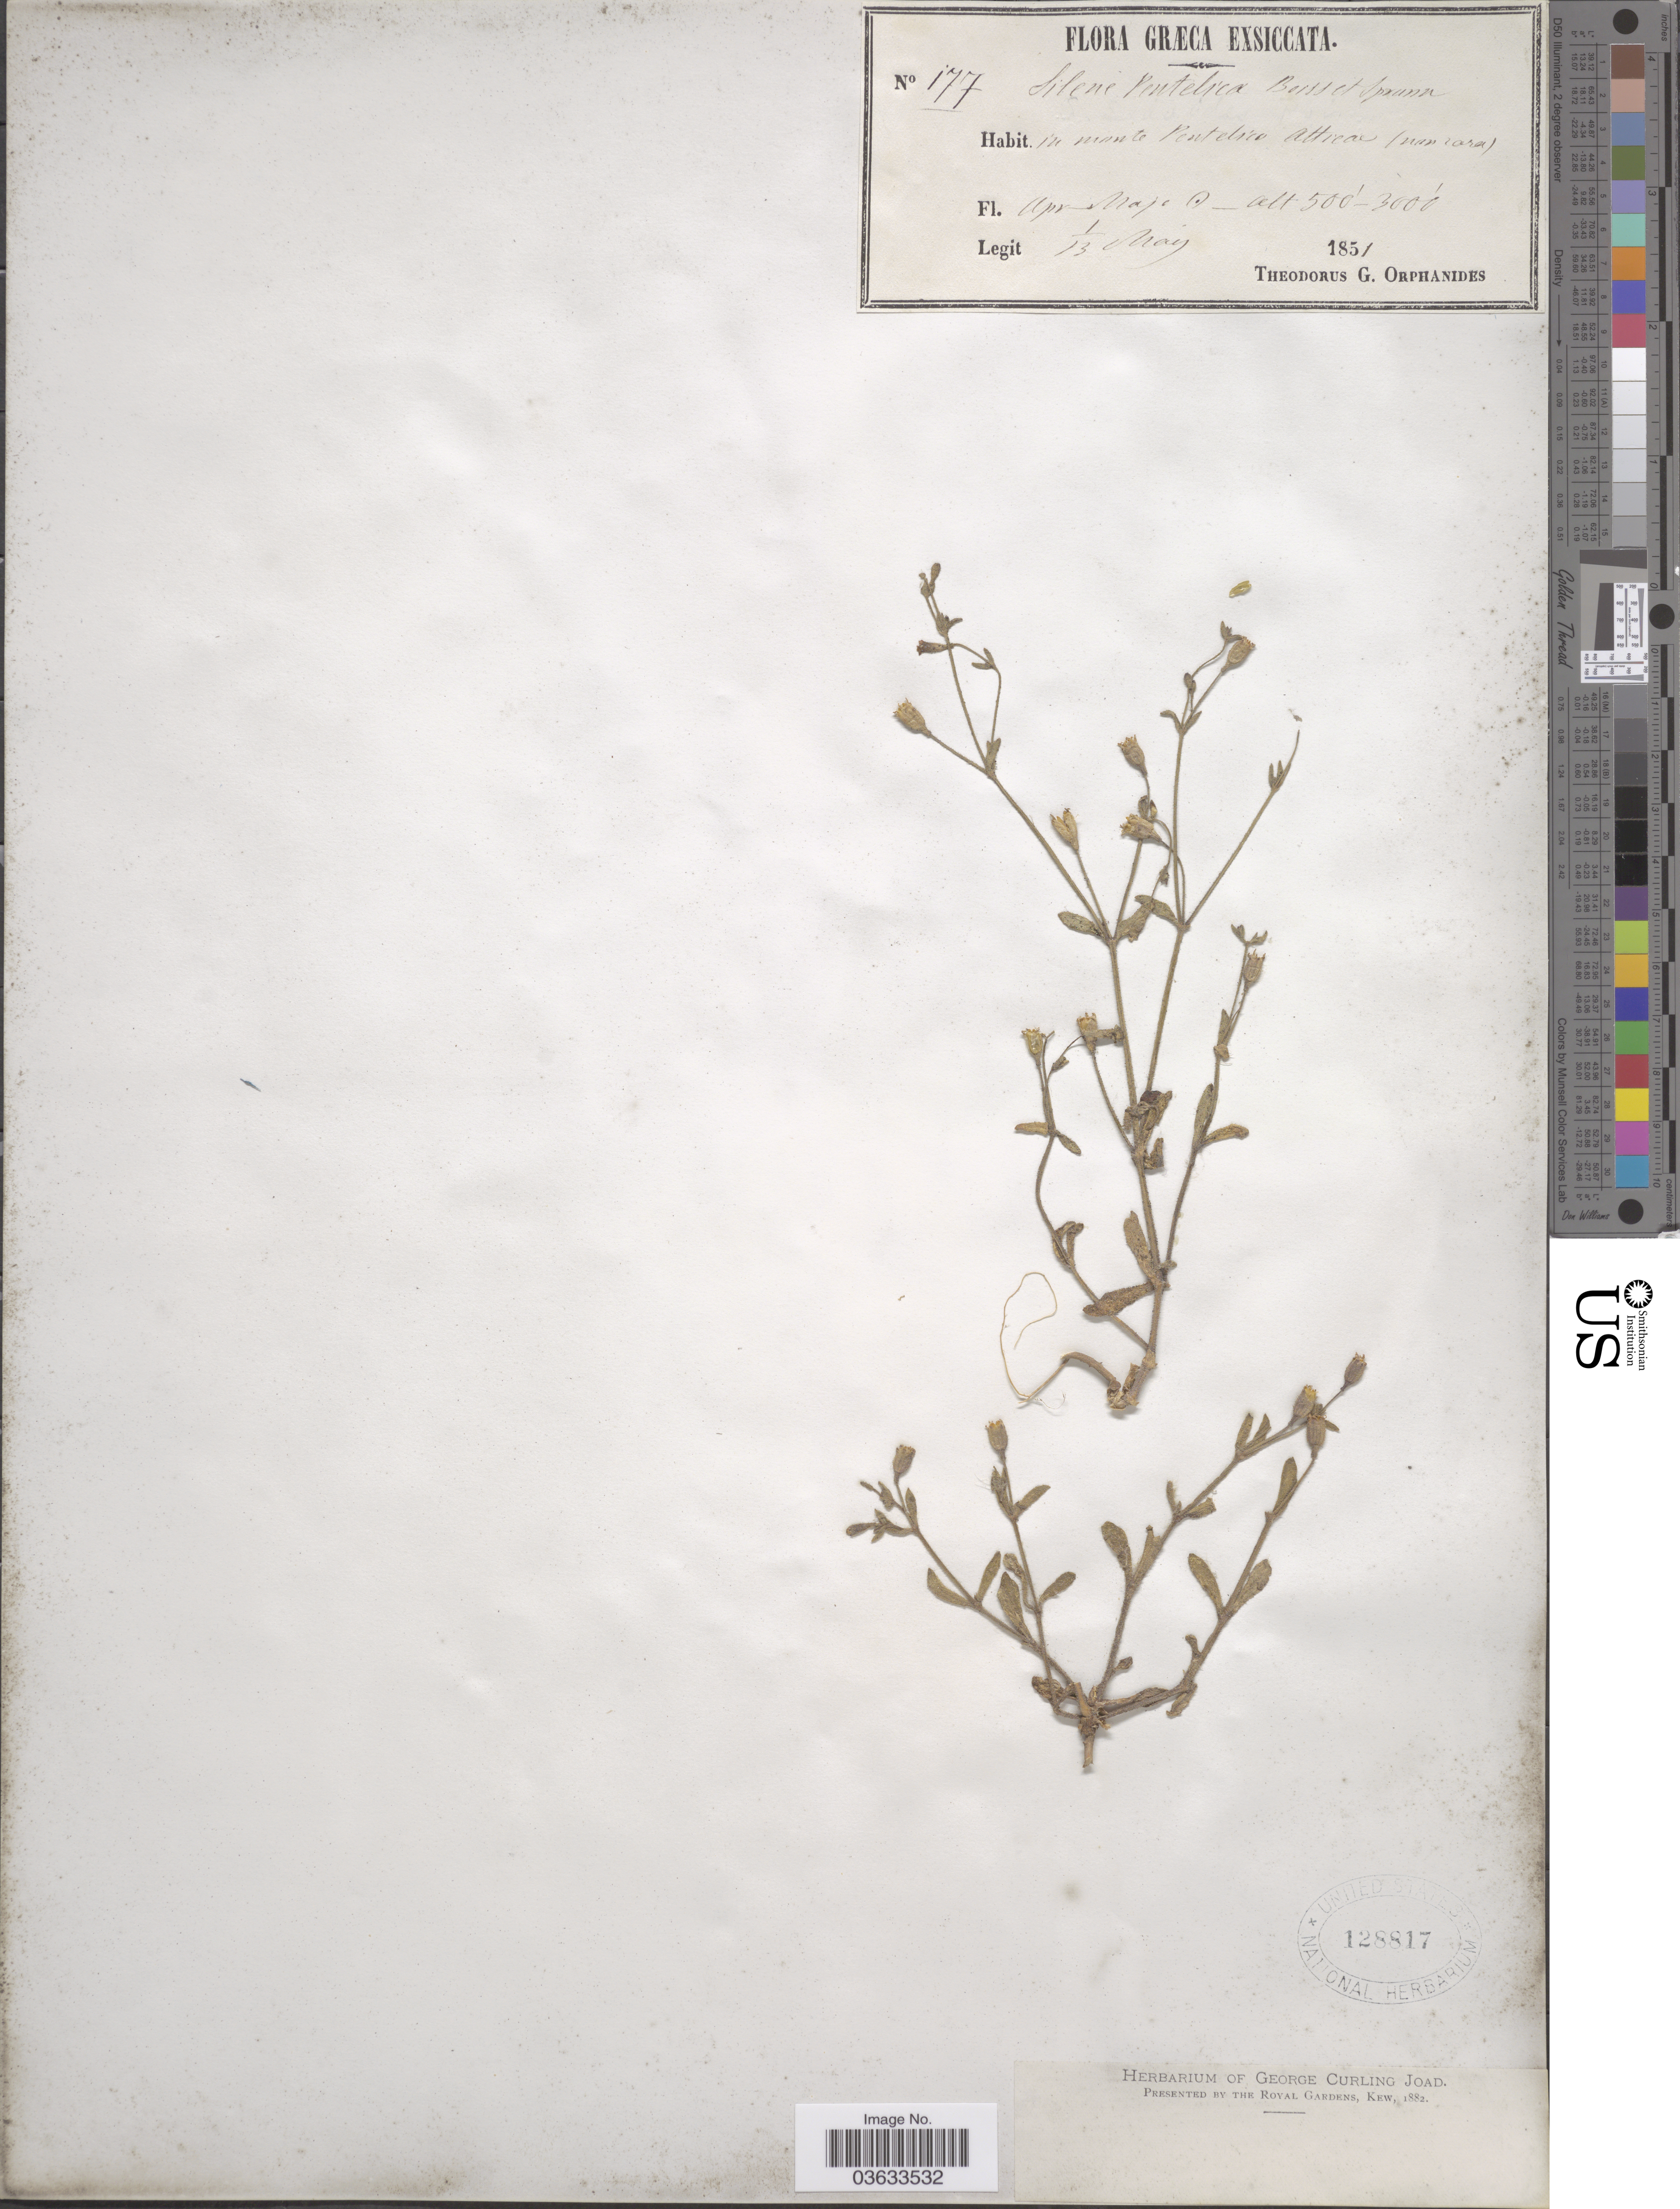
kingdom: Plantae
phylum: Tracheophyta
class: Magnoliopsida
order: Caryophyllales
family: Caryophyllaceae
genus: Silene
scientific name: Silene pentelica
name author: Boiss.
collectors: T. G. Orphanides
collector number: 177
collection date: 1851-05-01/1851-05-13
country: Greece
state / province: Attica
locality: Græca. In monte Pontelica Atticæ.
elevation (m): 152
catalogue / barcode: US 128817